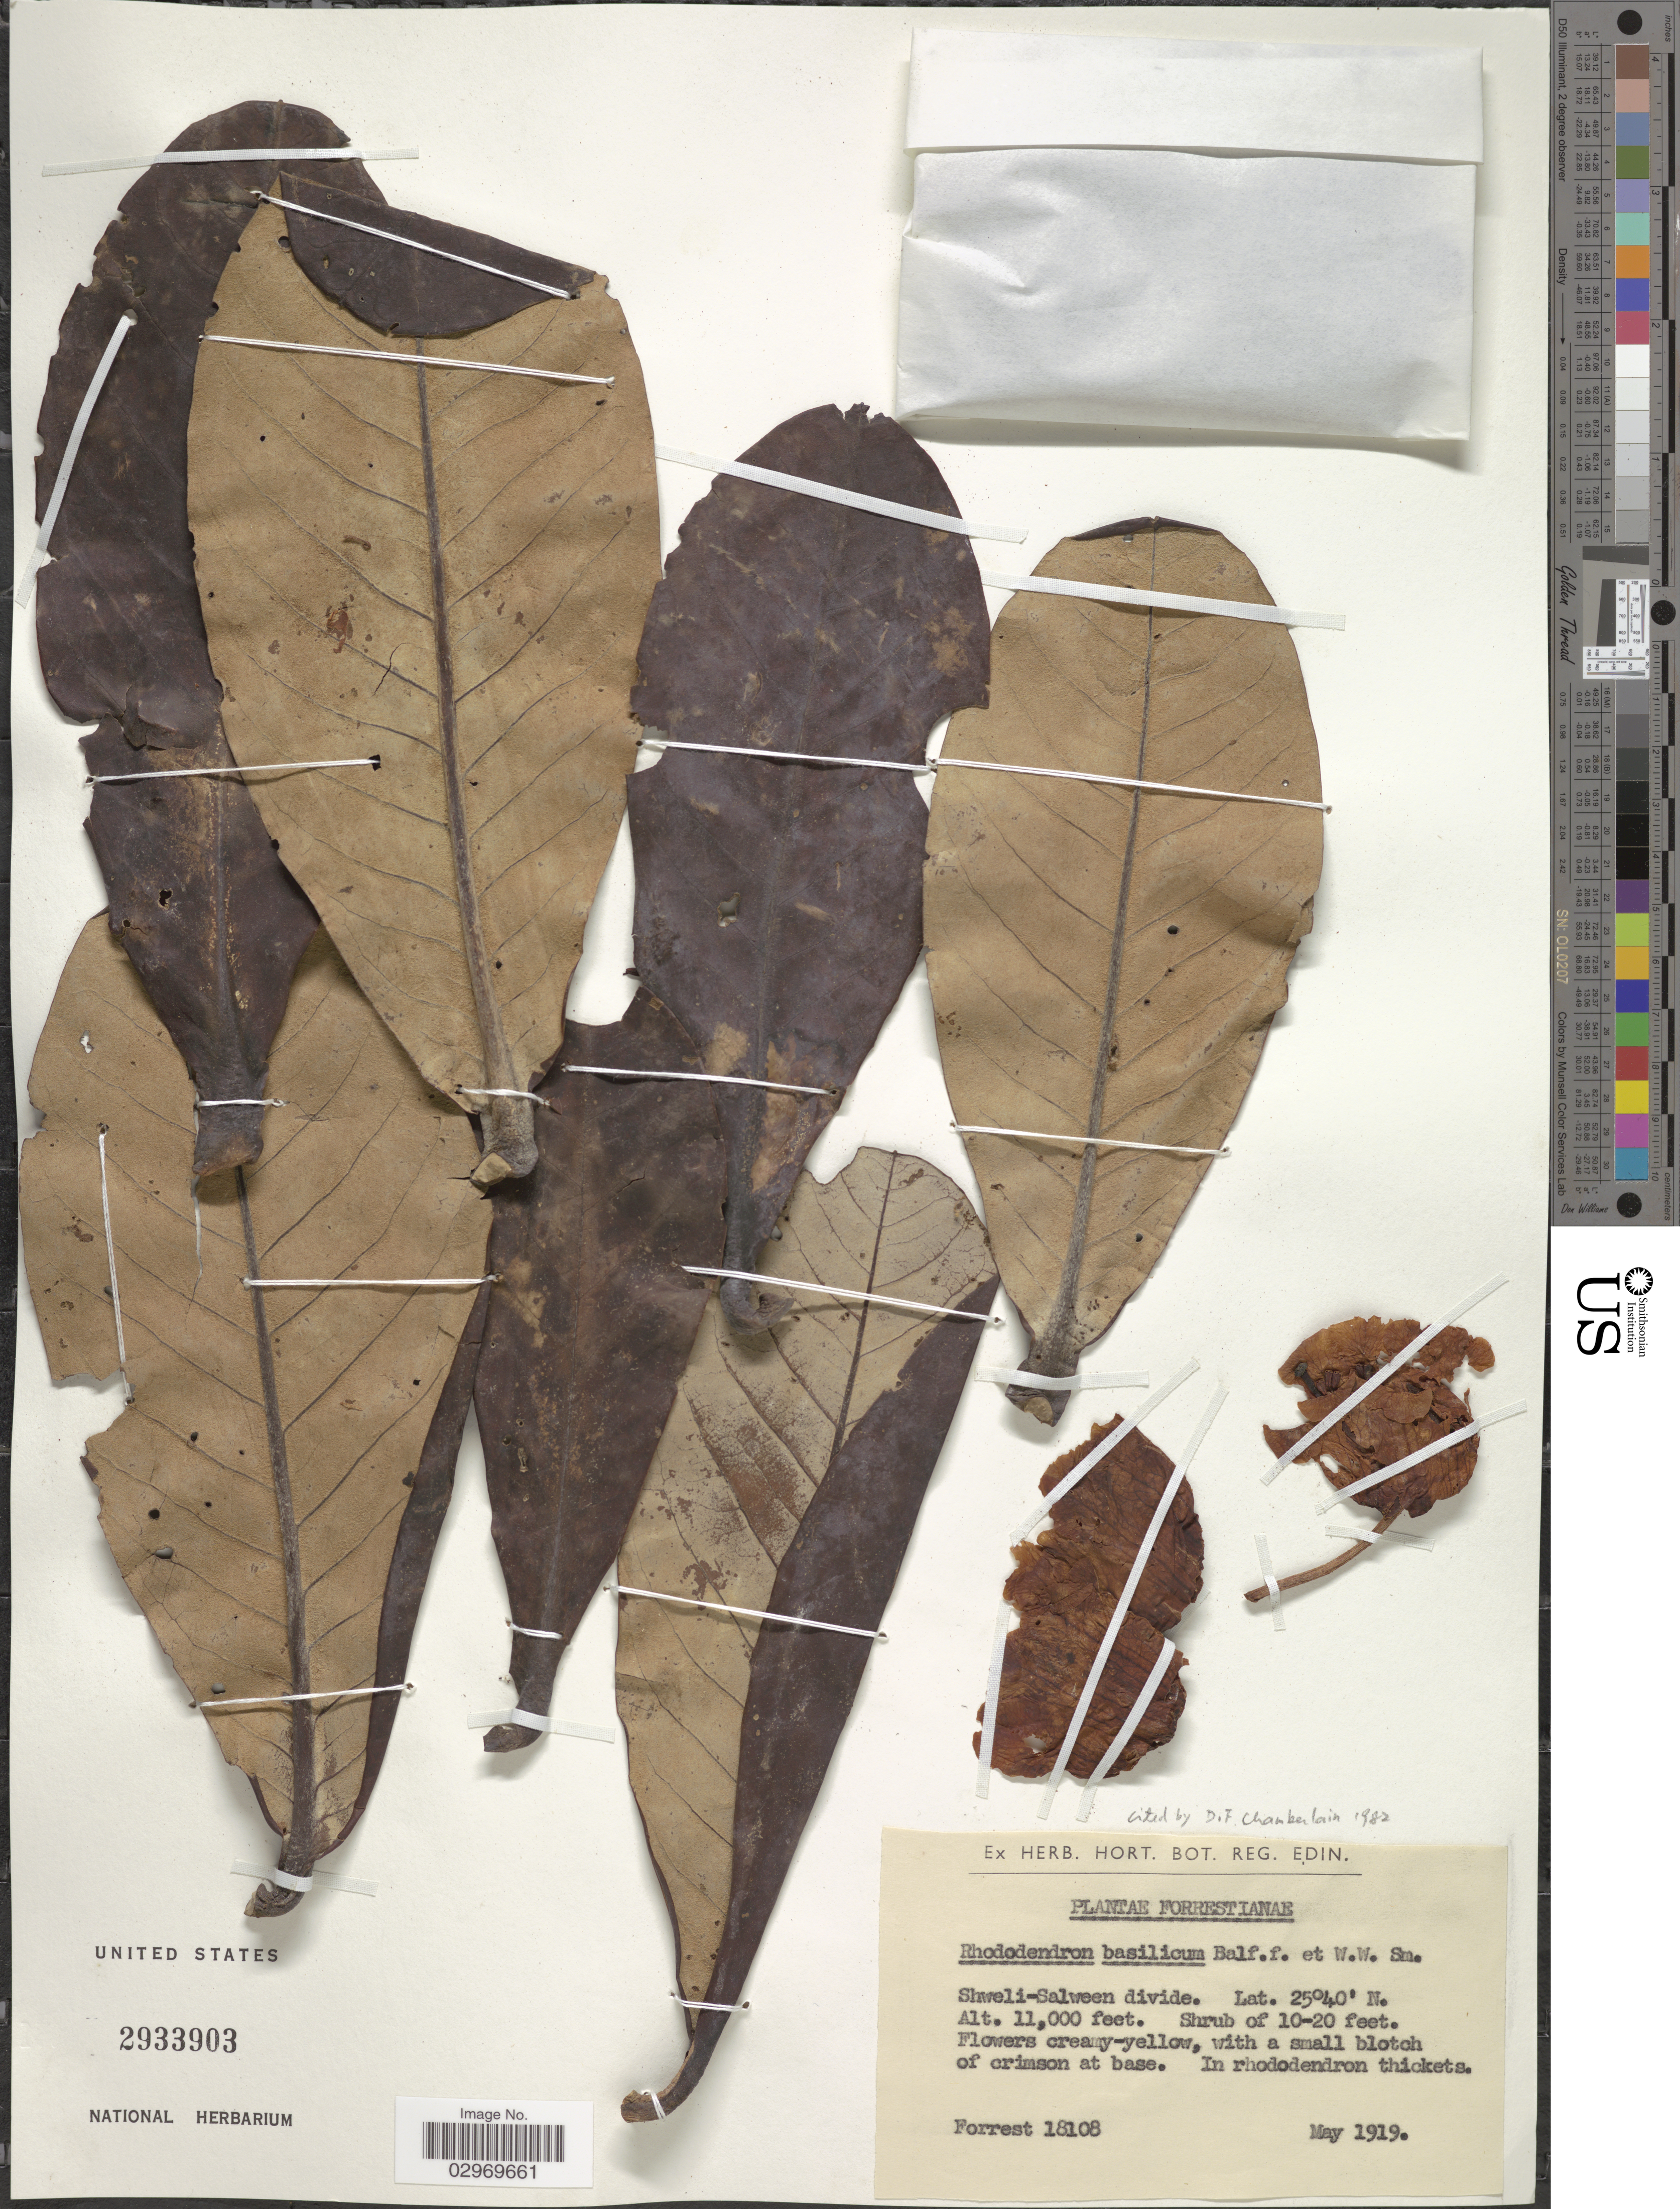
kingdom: Plantae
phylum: Tracheophyta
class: Magnoliopsida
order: Ericales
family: Ericaceae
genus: Rhododendron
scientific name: Rhododendron basilicum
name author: Balf. f. & W.W. Sm.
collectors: -. Forrest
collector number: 18108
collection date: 1919-05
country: China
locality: Shweli-Salween divide.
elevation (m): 3353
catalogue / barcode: US 2933903